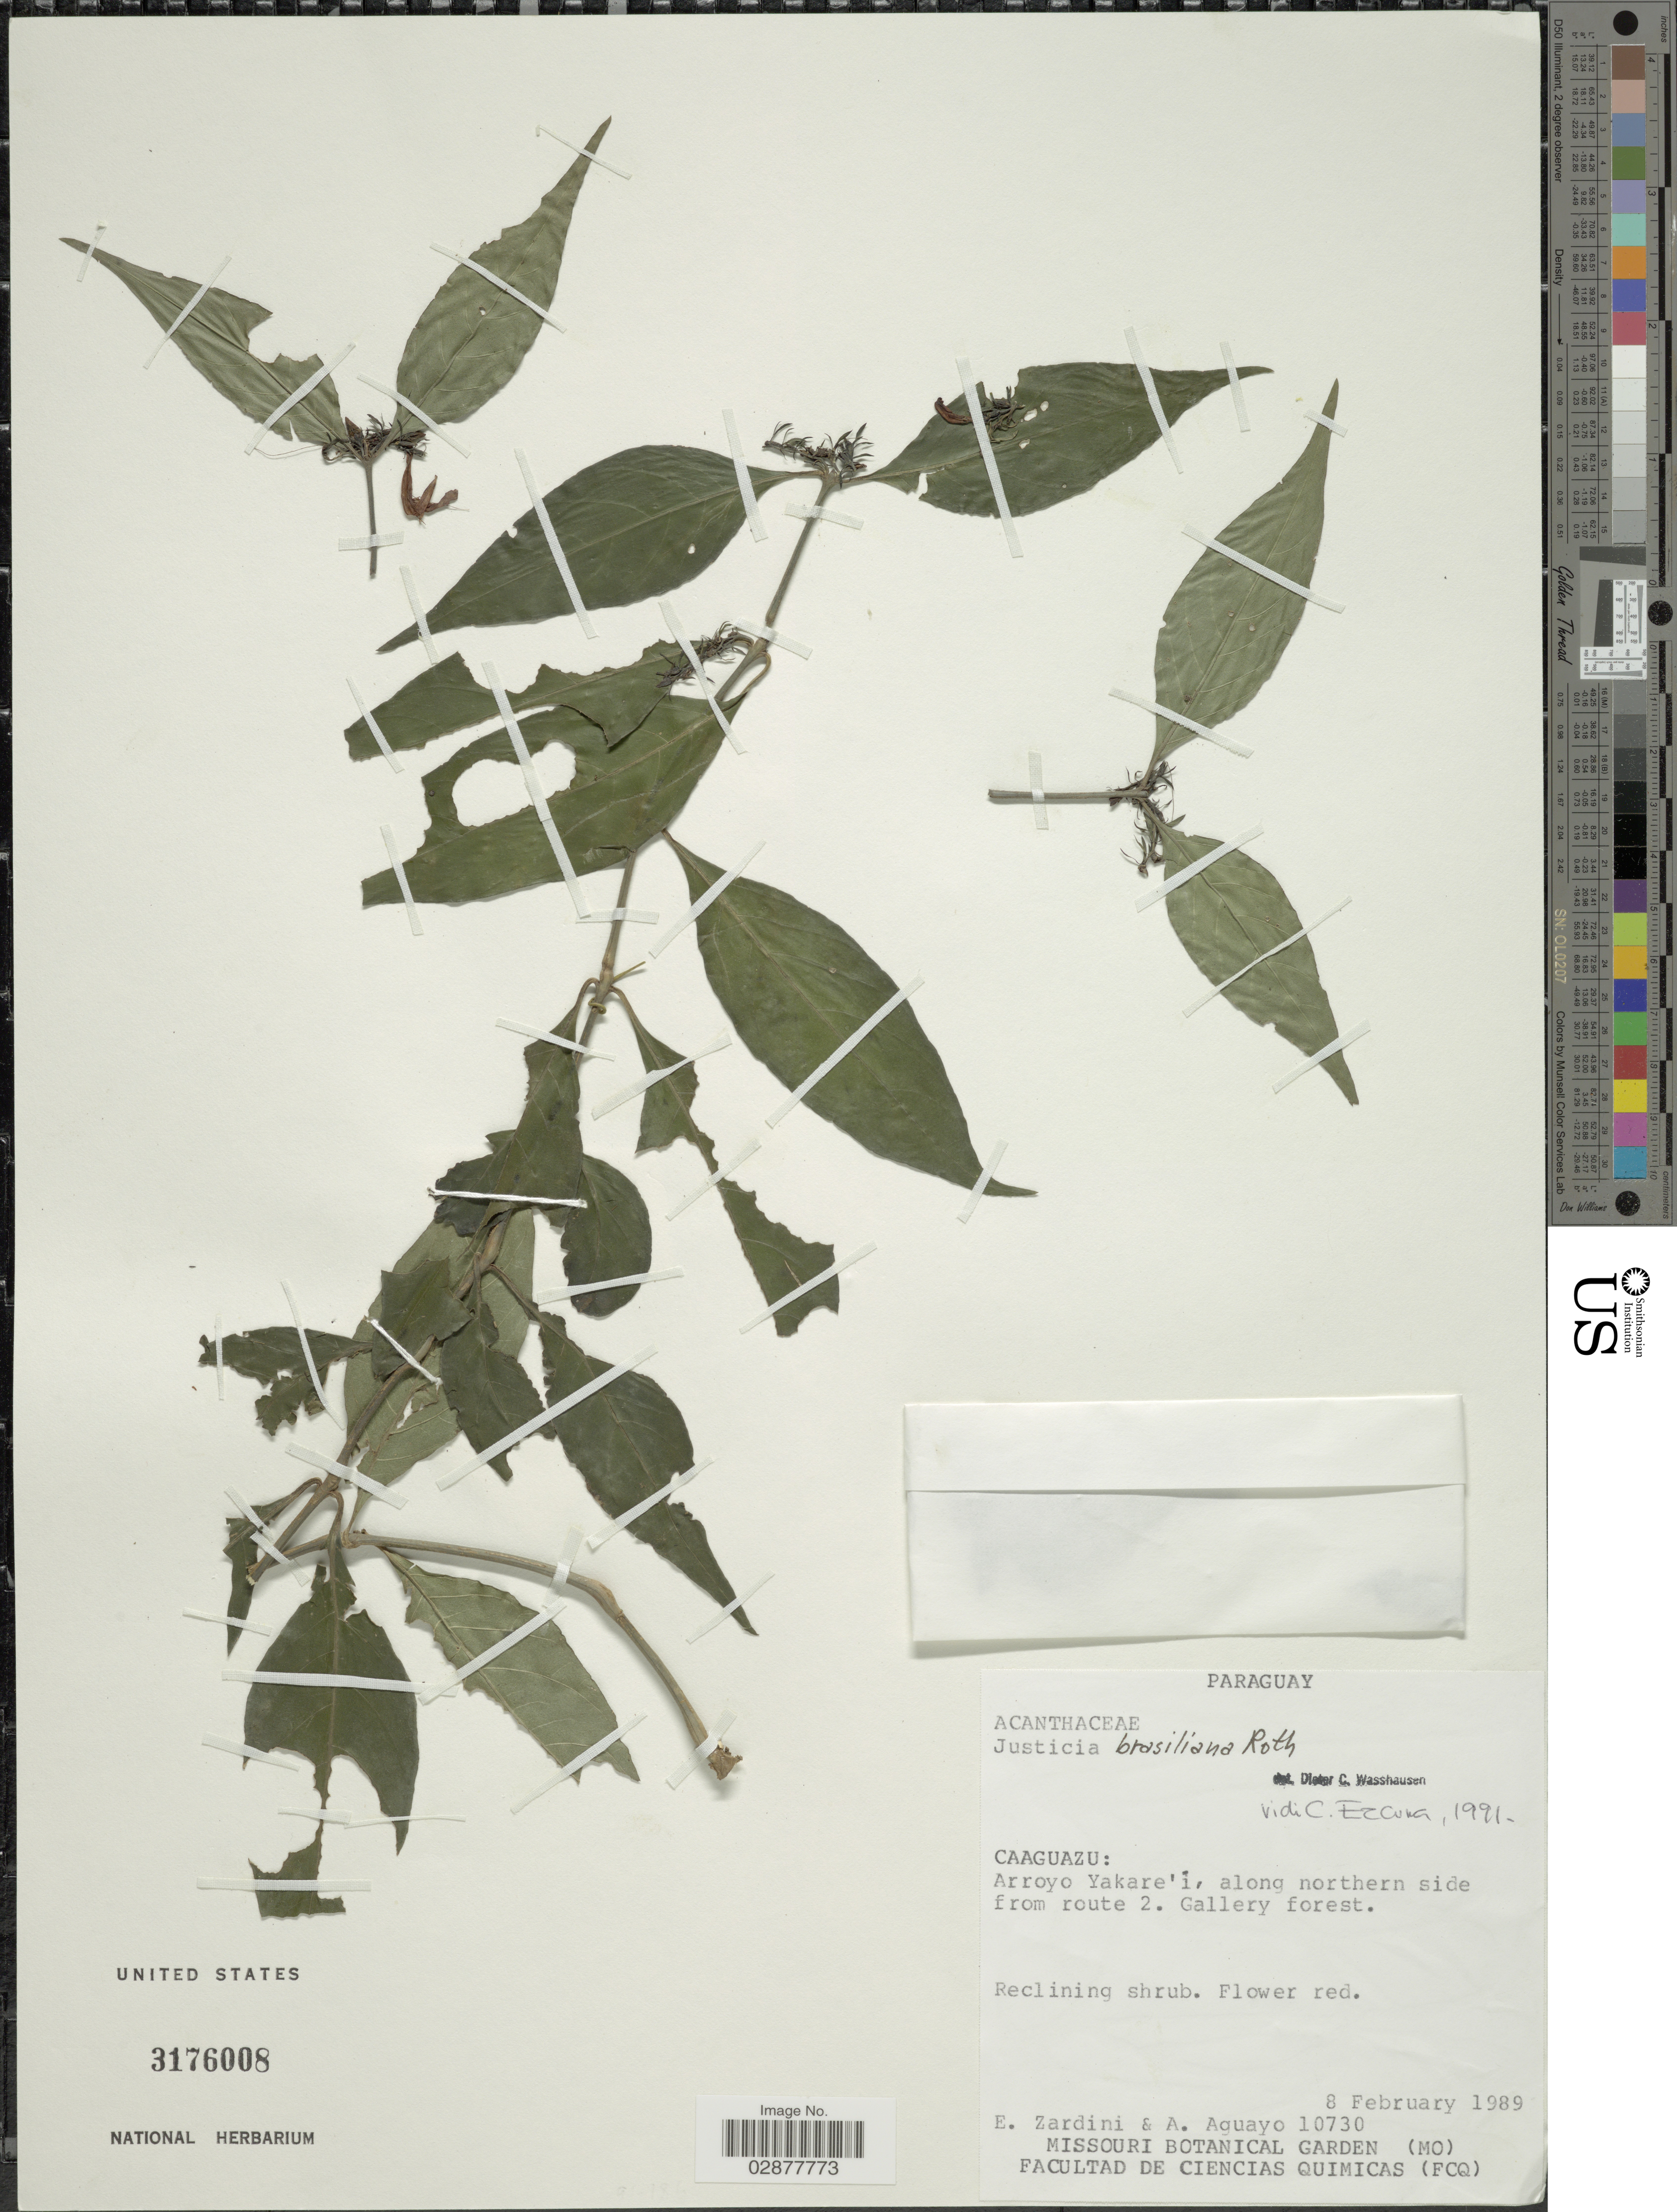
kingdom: Plantae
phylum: Tracheophyta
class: Magnoliopsida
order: Lamiales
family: Acanthaceae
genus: Justicia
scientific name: Justicia brasiliana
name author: Roth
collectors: E. Zardini & A. Aguayo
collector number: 10730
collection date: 1989-02-08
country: Paraguay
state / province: Caaguazu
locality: Arroyo Yakare'i, along northern side from route 2.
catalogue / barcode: US 3176008